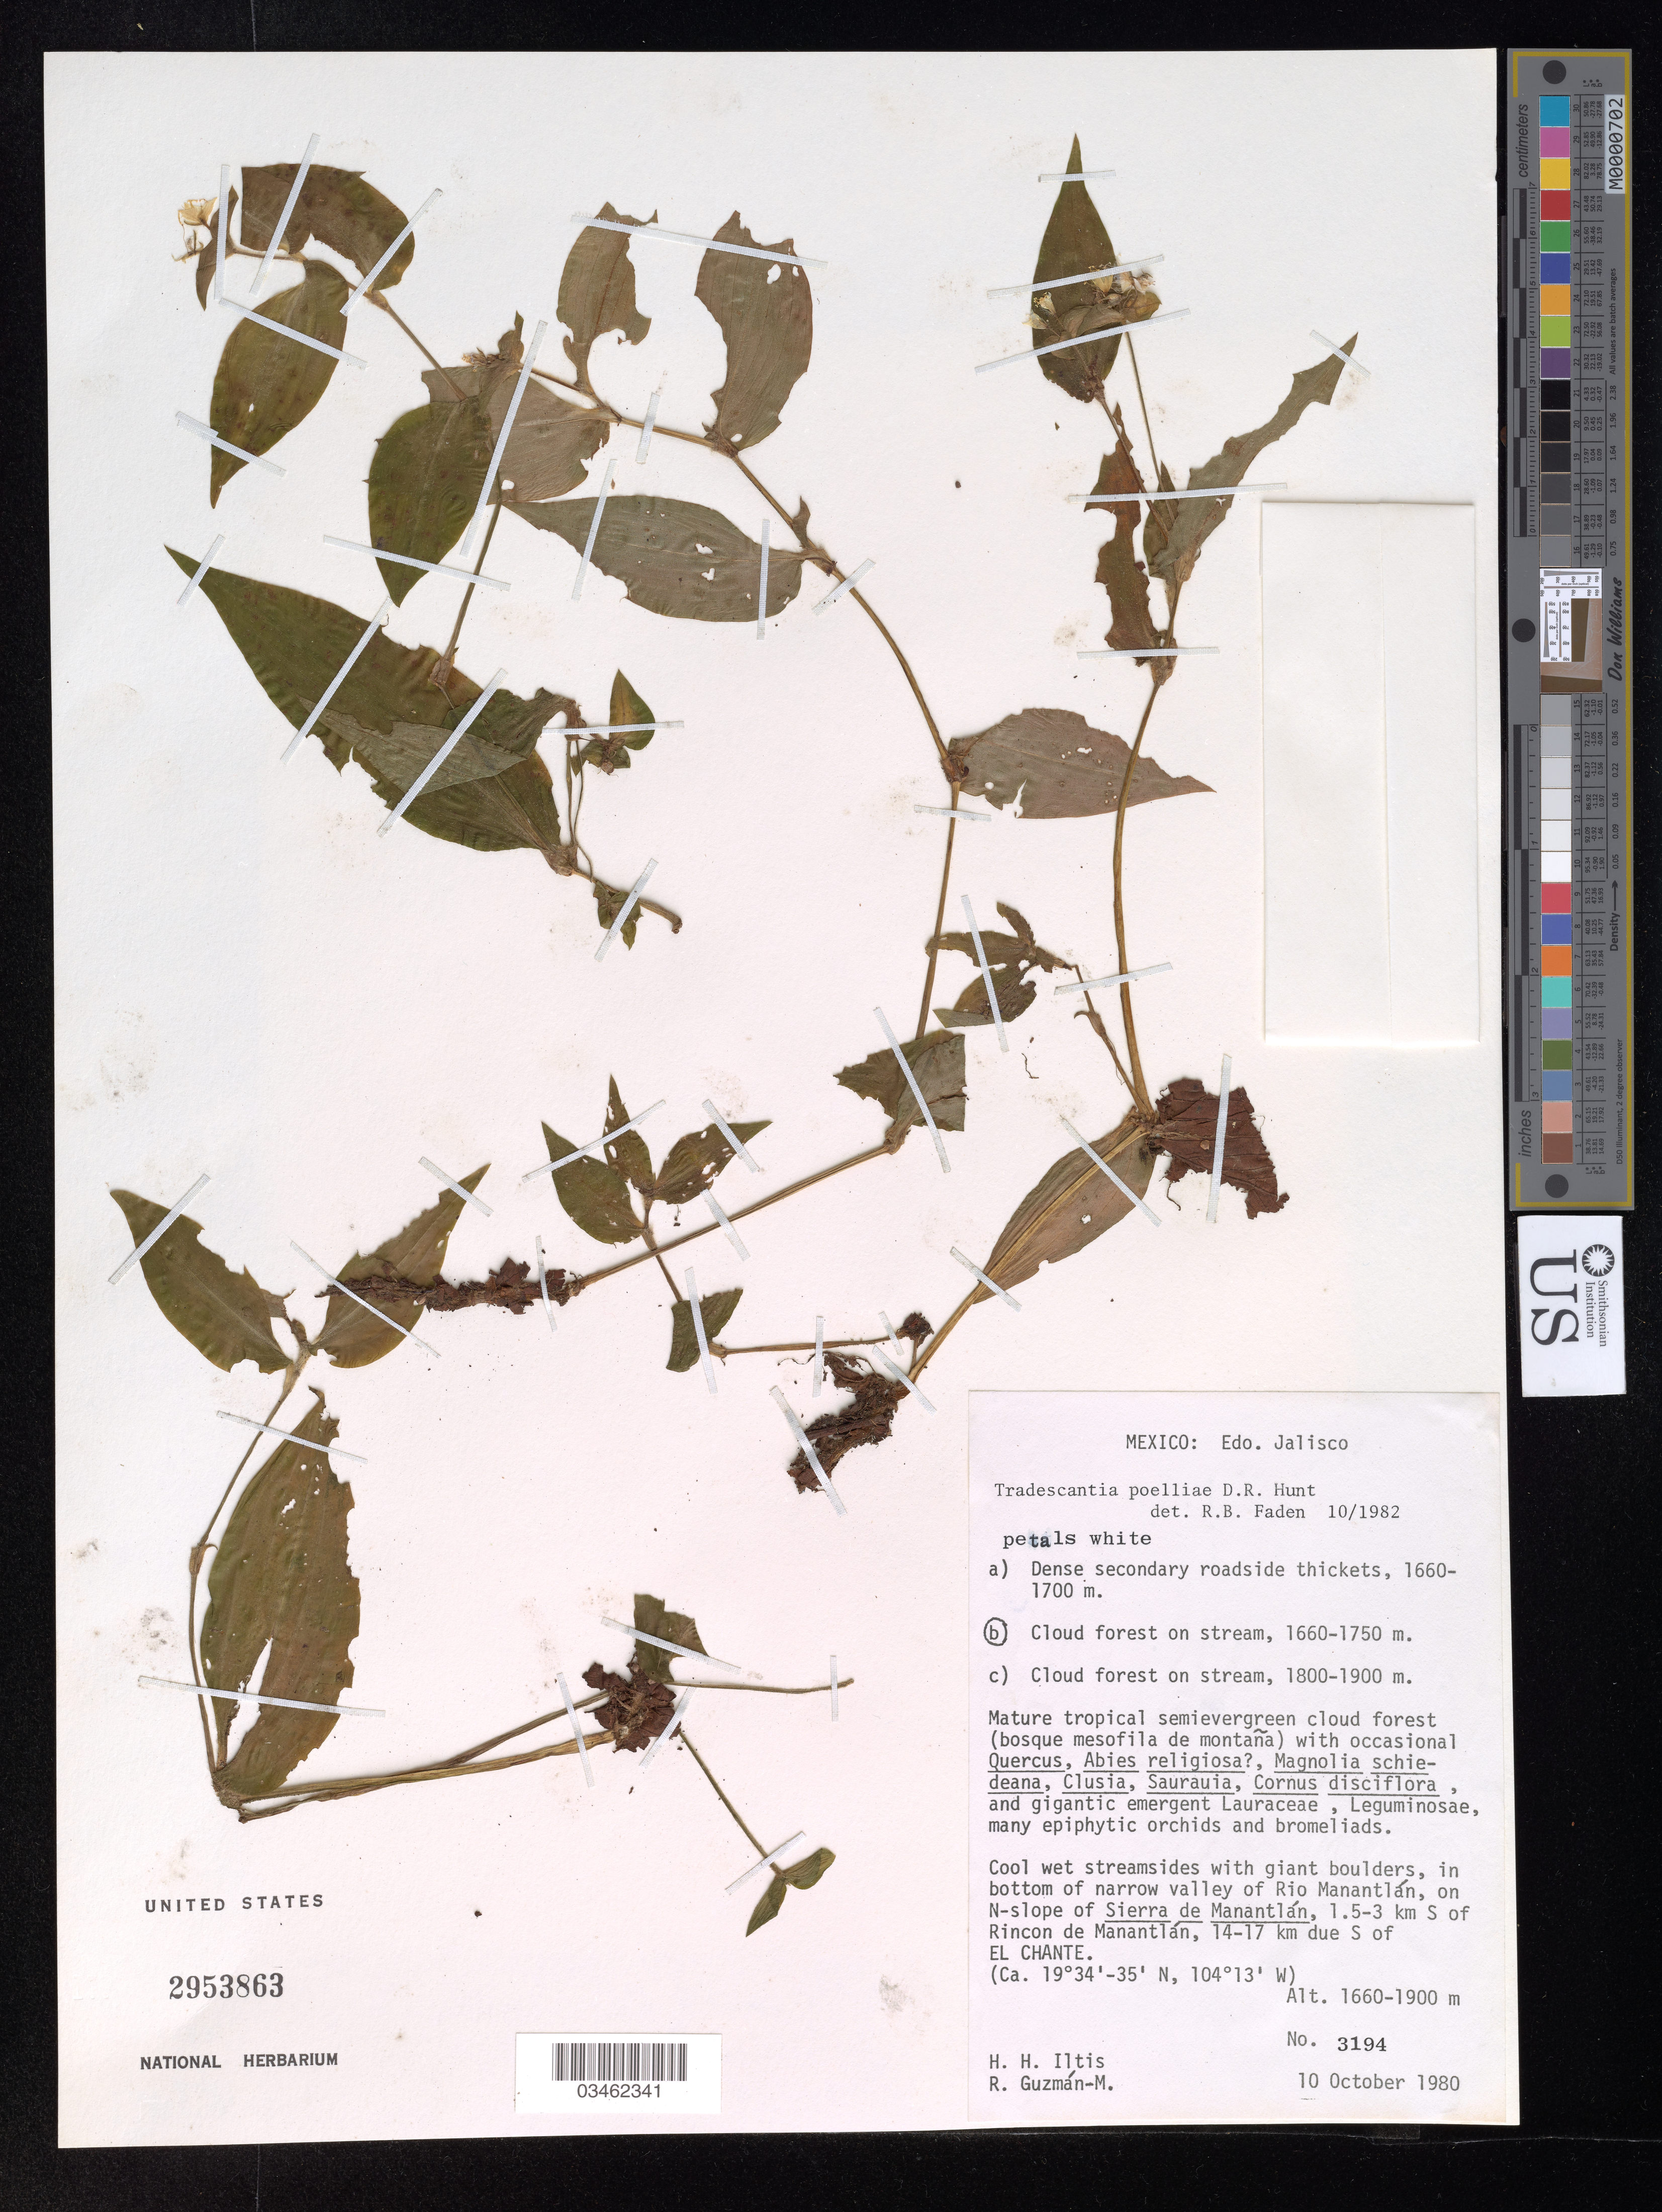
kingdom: Plantae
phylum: Tracheophyta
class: Liliopsida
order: Commelinales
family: Commelinaceae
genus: Tradescantia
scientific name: Tradescantia poelliae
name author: D.R. Hunt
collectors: H. H. Iltis & R. Guzman-M.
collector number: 3194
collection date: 1980-10-10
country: Mexico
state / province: Jalisco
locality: In bottom of narrow valley of Rio Manantlán, on N-slope of Sierra de Manantlán, 1.5-3 km S of Rincon de Manantlán, 14-17 km due S of El Chante.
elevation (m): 1660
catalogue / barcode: US 2953863